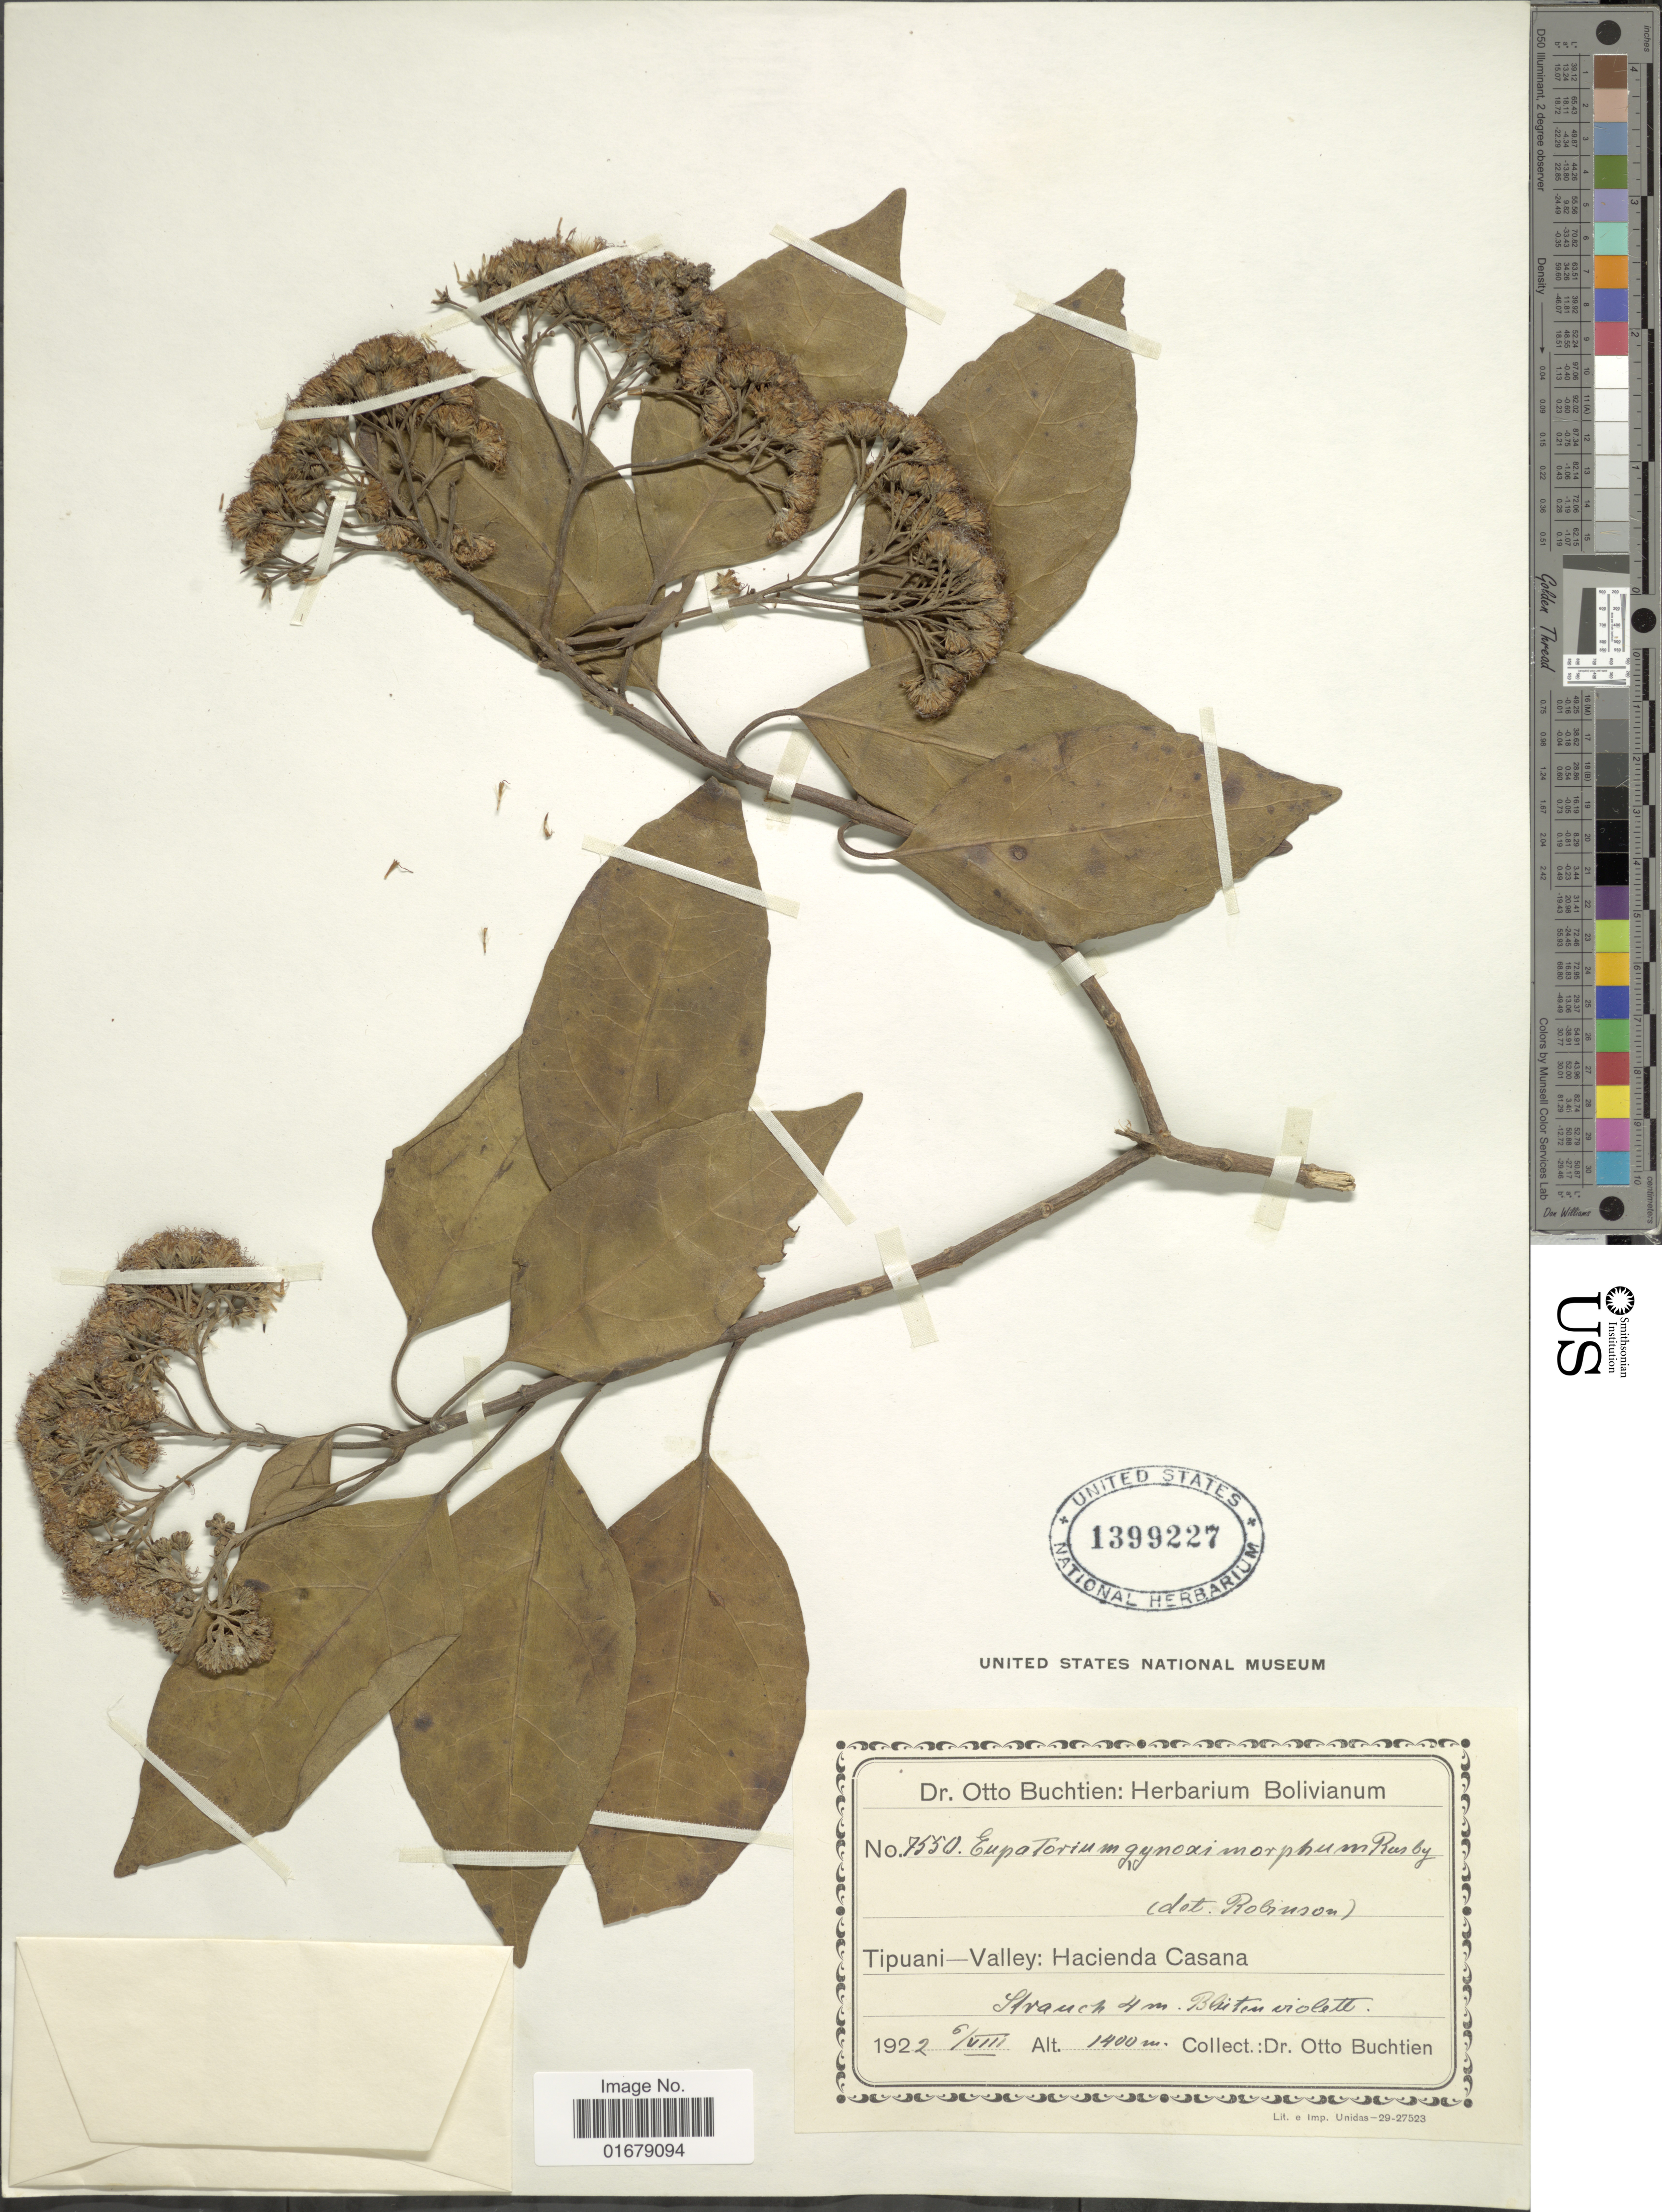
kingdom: Plantae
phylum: Tracheophyta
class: Magnoliopsida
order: Asterales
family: Asteraceae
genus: Kaunia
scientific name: Kaunia gynoximorpha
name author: (Rusby ex B.L. Rob.) R.M. King & H. Rob.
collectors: O. Buchtien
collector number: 7550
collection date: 1922-08-06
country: Bolivia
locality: Bolivianum. Tipuani-Valley: Hacienda Casana.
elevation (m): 1400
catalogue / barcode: US 1399227